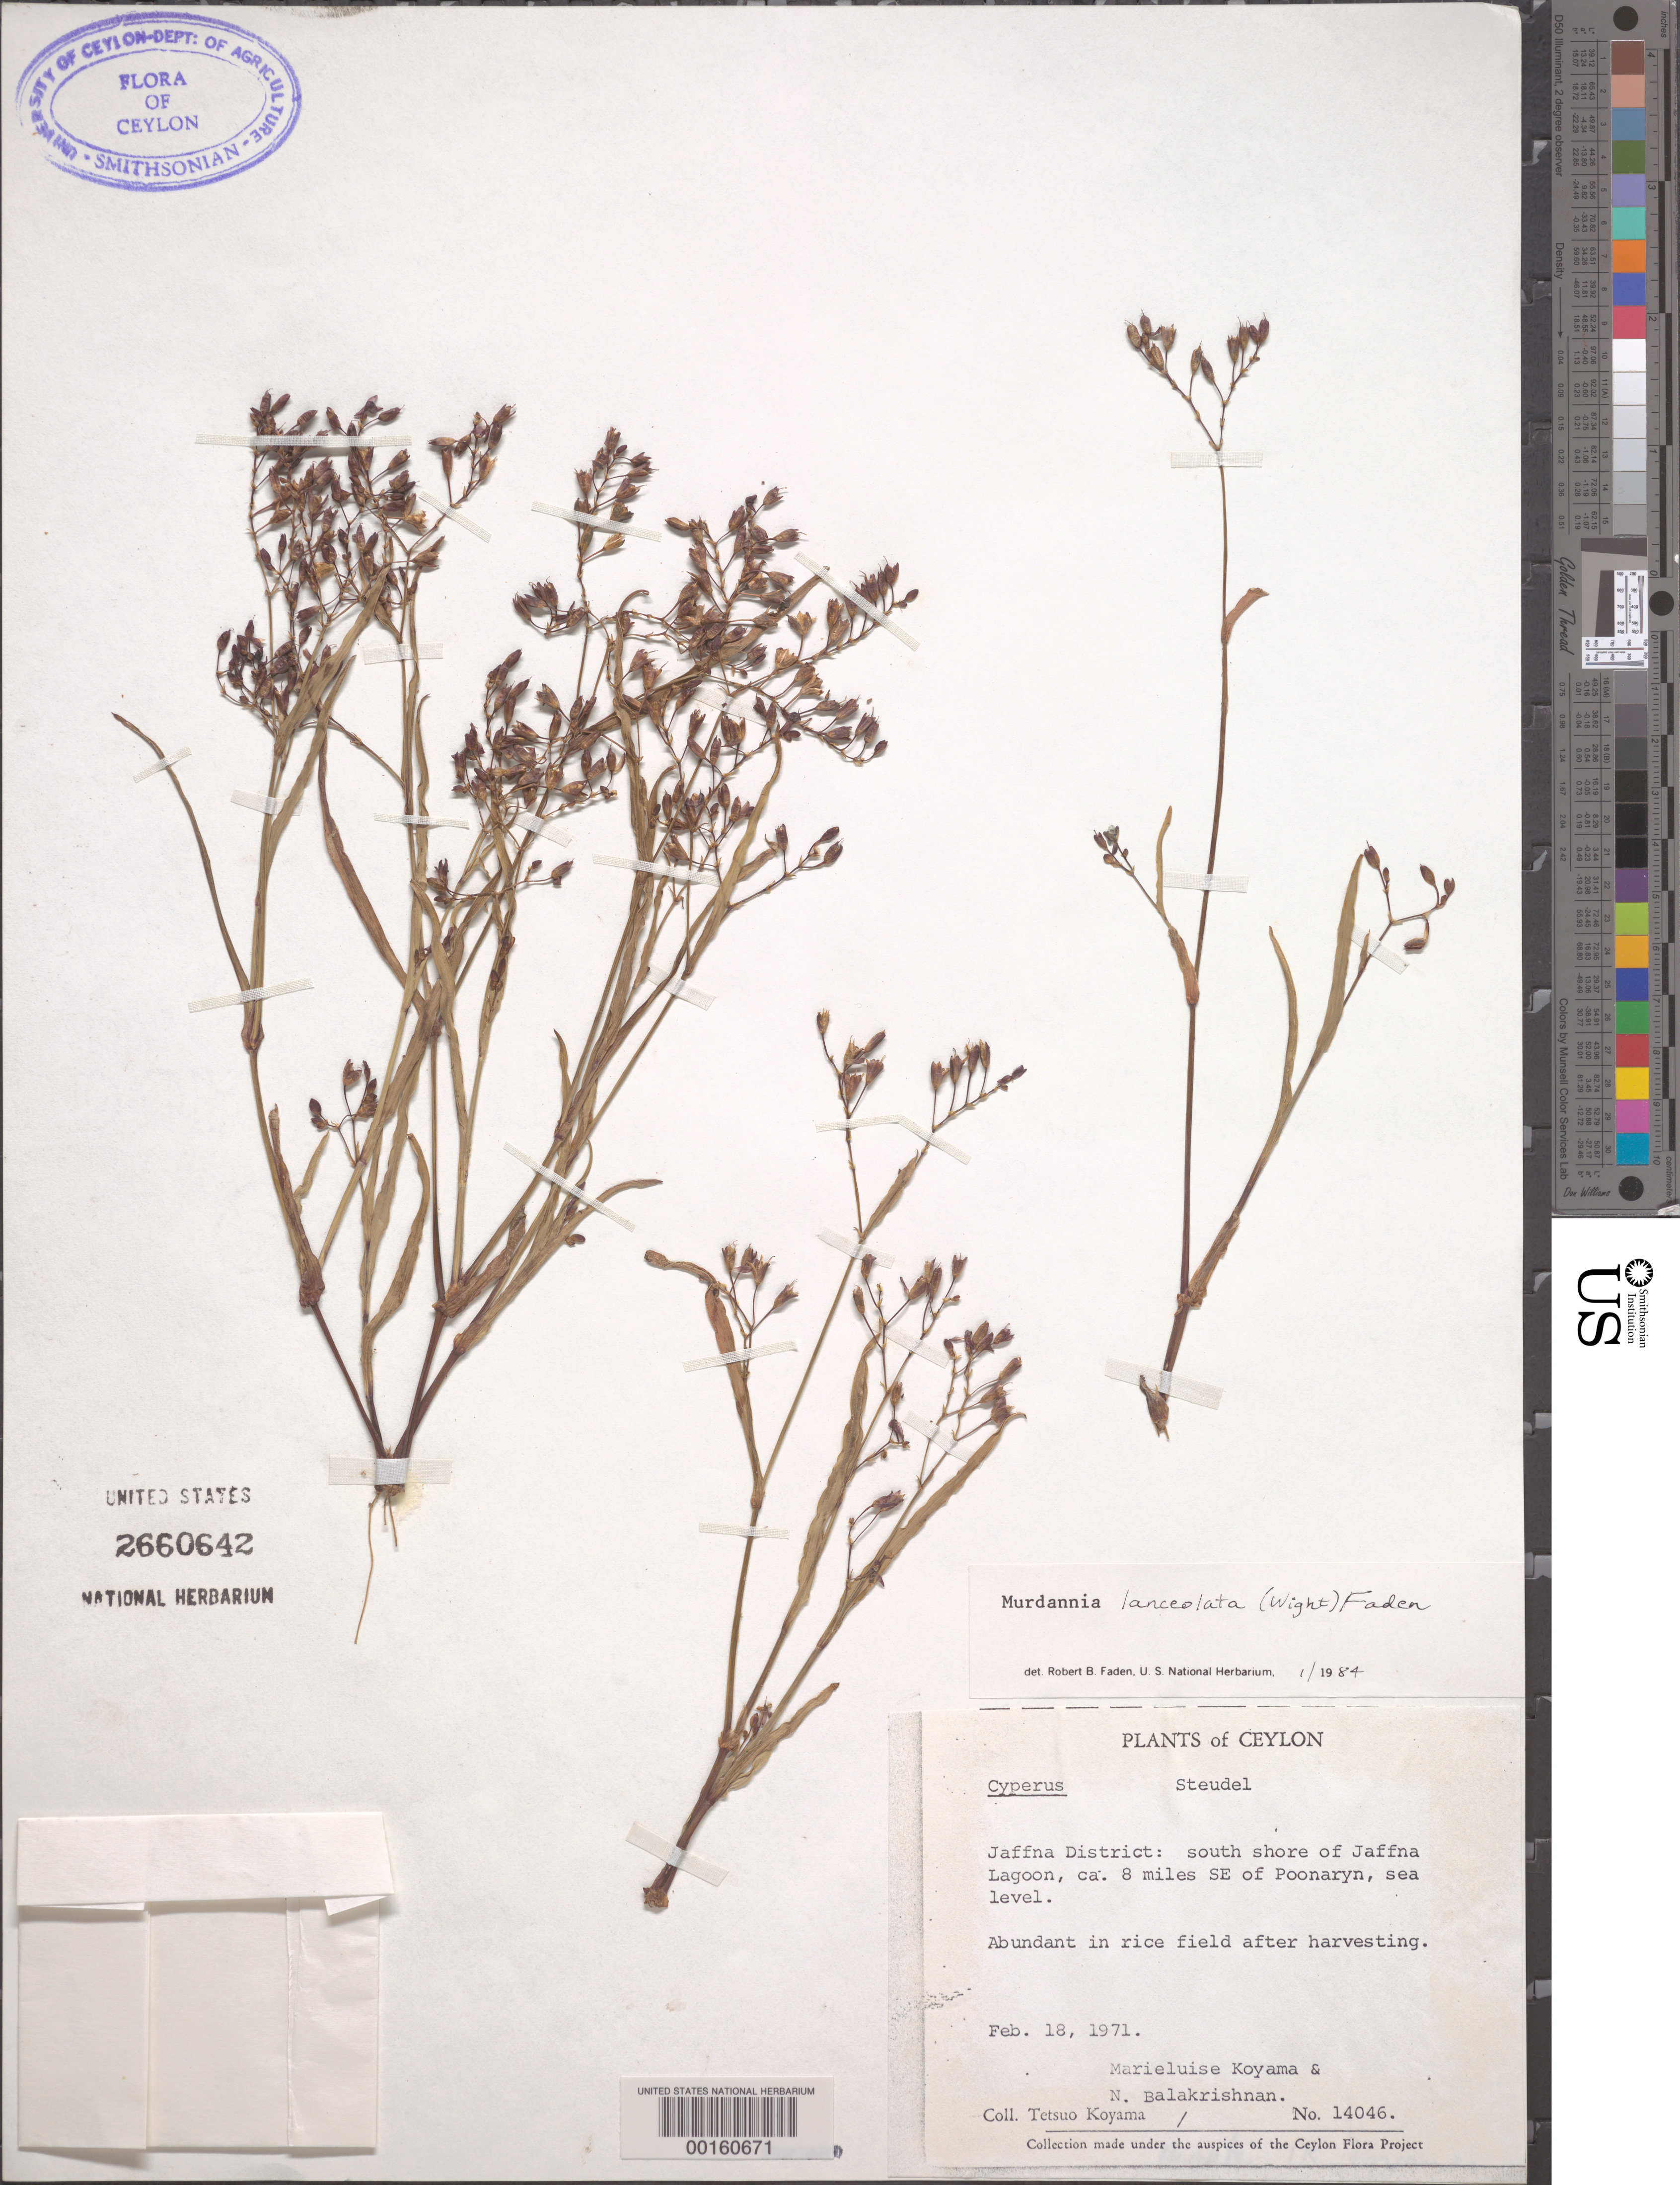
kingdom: Plantae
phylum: Tracheophyta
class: Liliopsida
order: Commelinales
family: Commelinaceae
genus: Murdannia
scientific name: Murdannia lanceolata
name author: (Wight) Kammathy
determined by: Faden, Robert B., (US), Smithsonian Institution - National Museum of Natural History (UNITED STATES)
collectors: T. Koyama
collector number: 14046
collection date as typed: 18 Feb 1971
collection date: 1971-02-18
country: Sri Lanka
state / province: Northern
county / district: Jaffna Dist.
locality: Se of poonaryn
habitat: Rice field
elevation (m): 1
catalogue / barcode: US 2660642